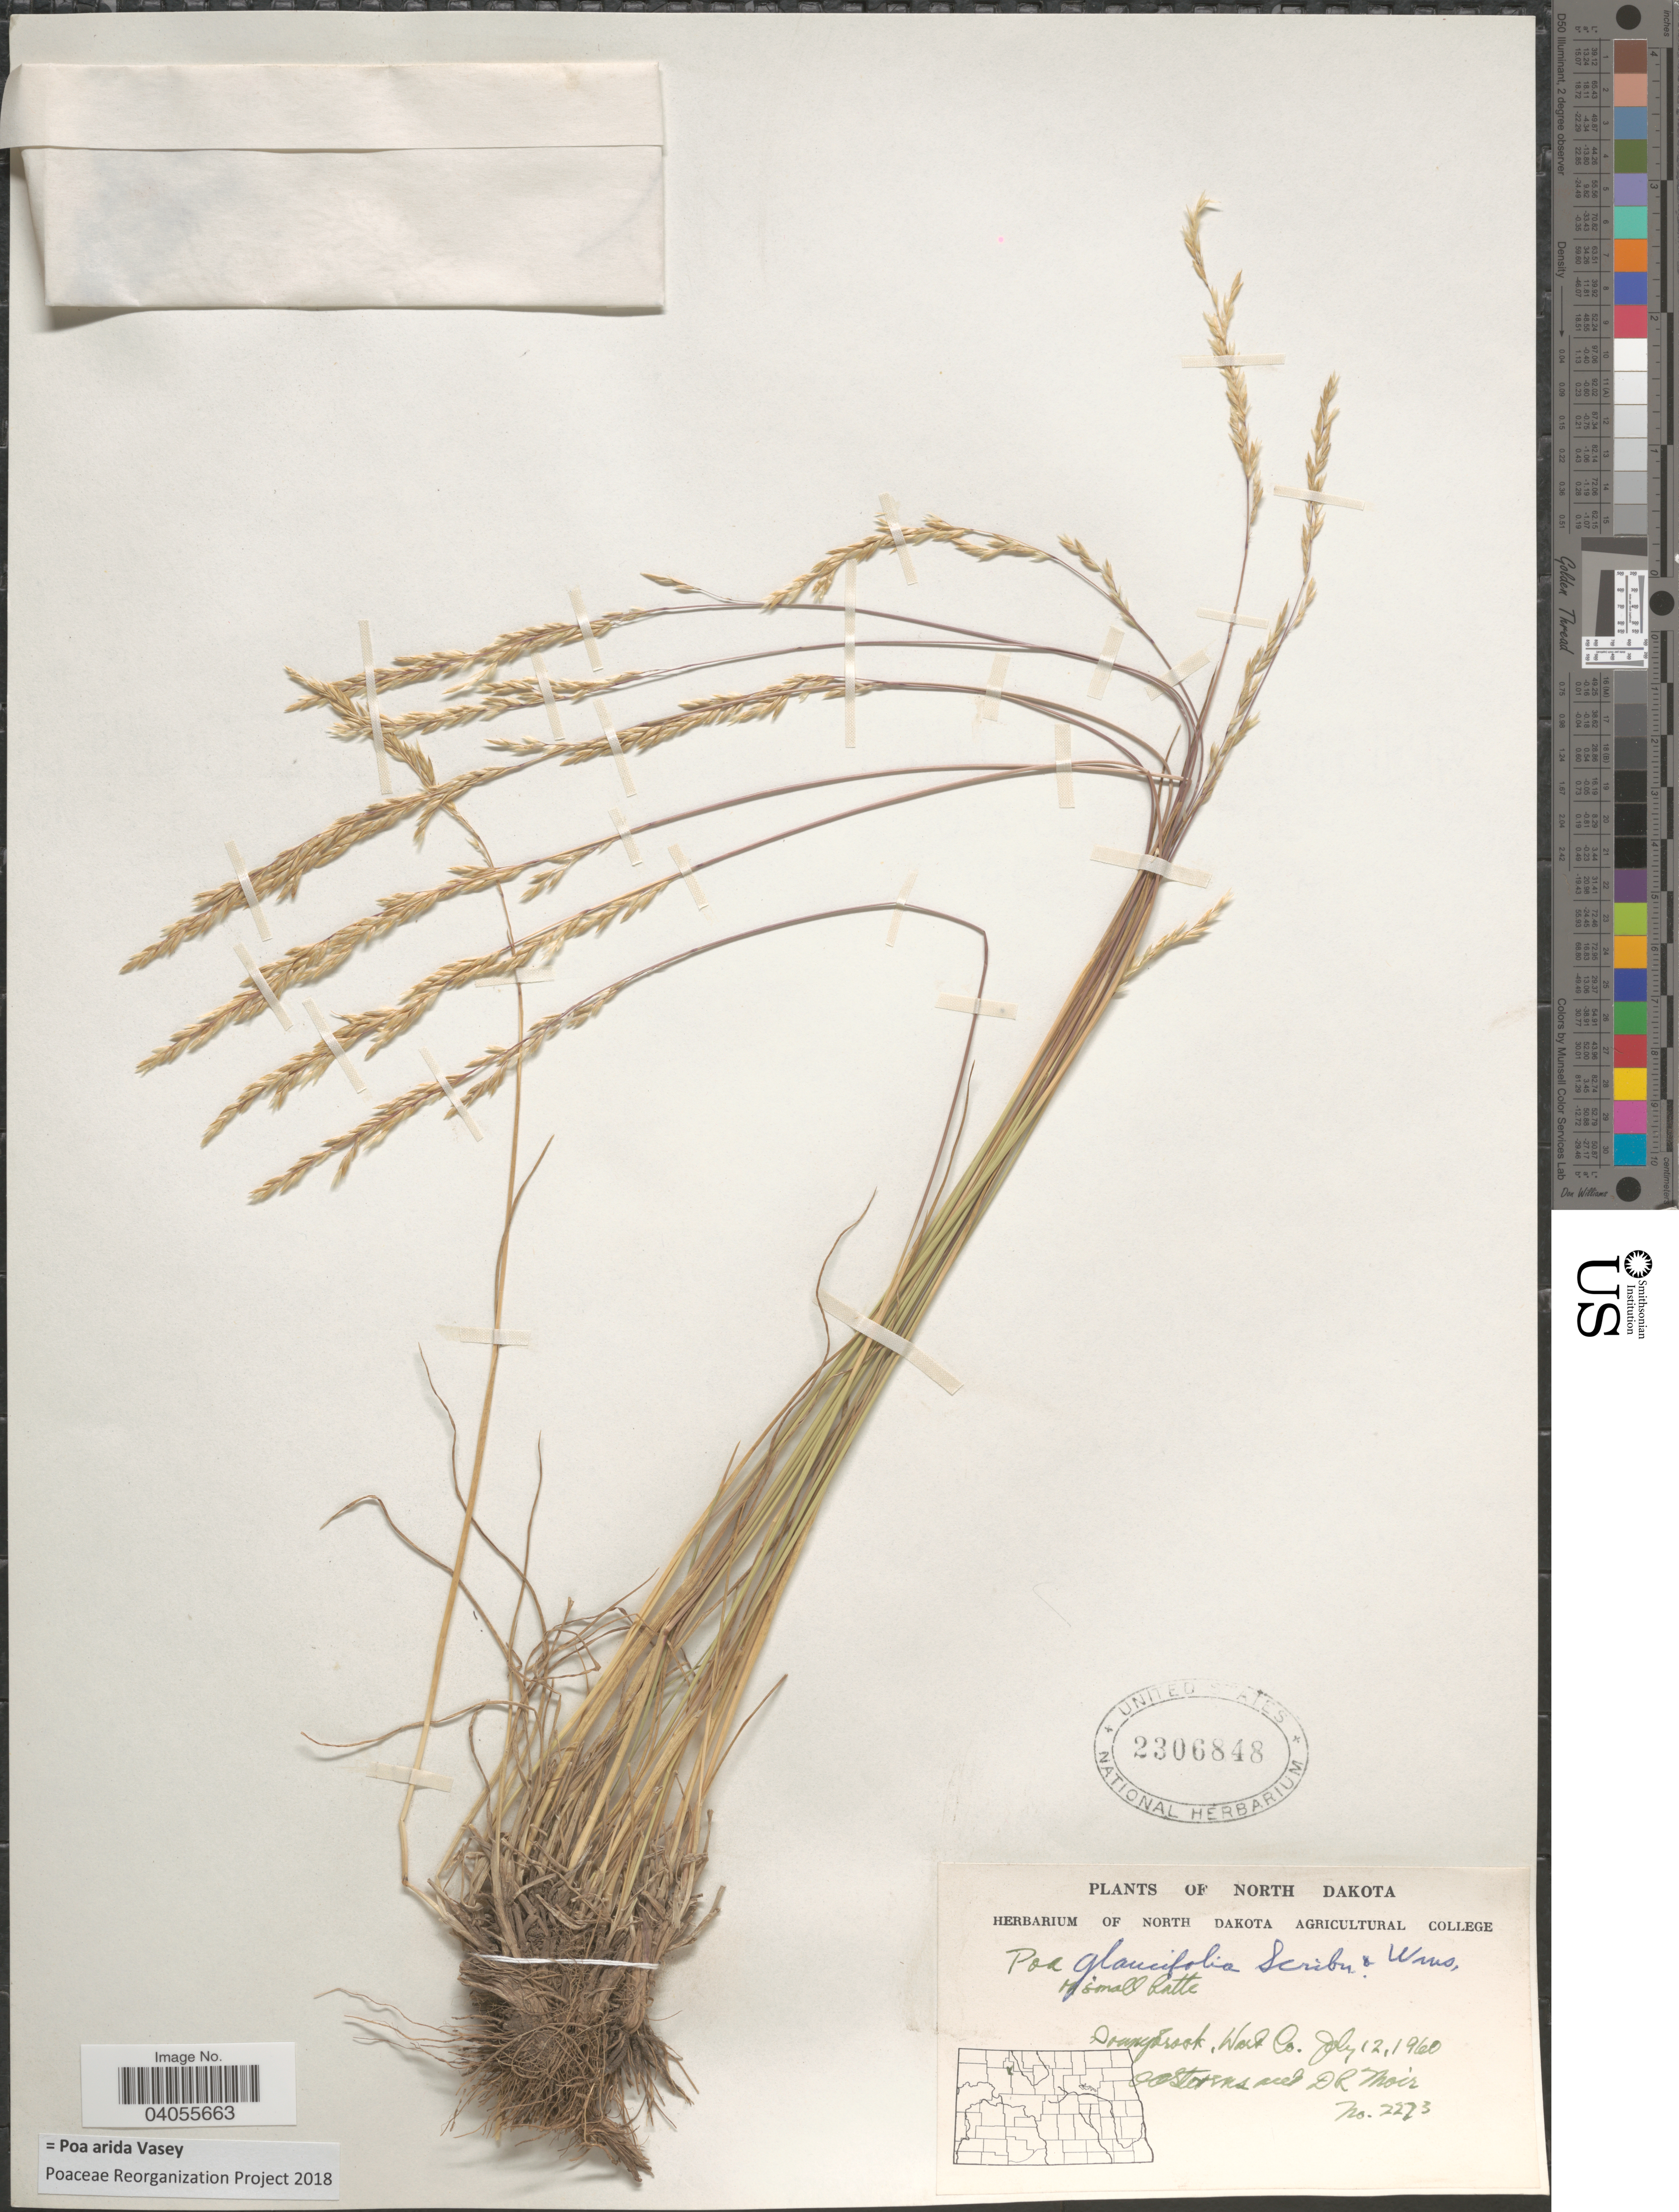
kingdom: Plantae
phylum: Tracheophyta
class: Liliopsida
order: Poales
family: Poaceae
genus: Poa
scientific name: Poa arida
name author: Vasey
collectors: O. A. Stevens & D. Moir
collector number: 2273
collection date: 1960-07-12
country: United States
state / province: North Dakota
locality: Donnybrook, Ward Co.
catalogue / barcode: US 2306848